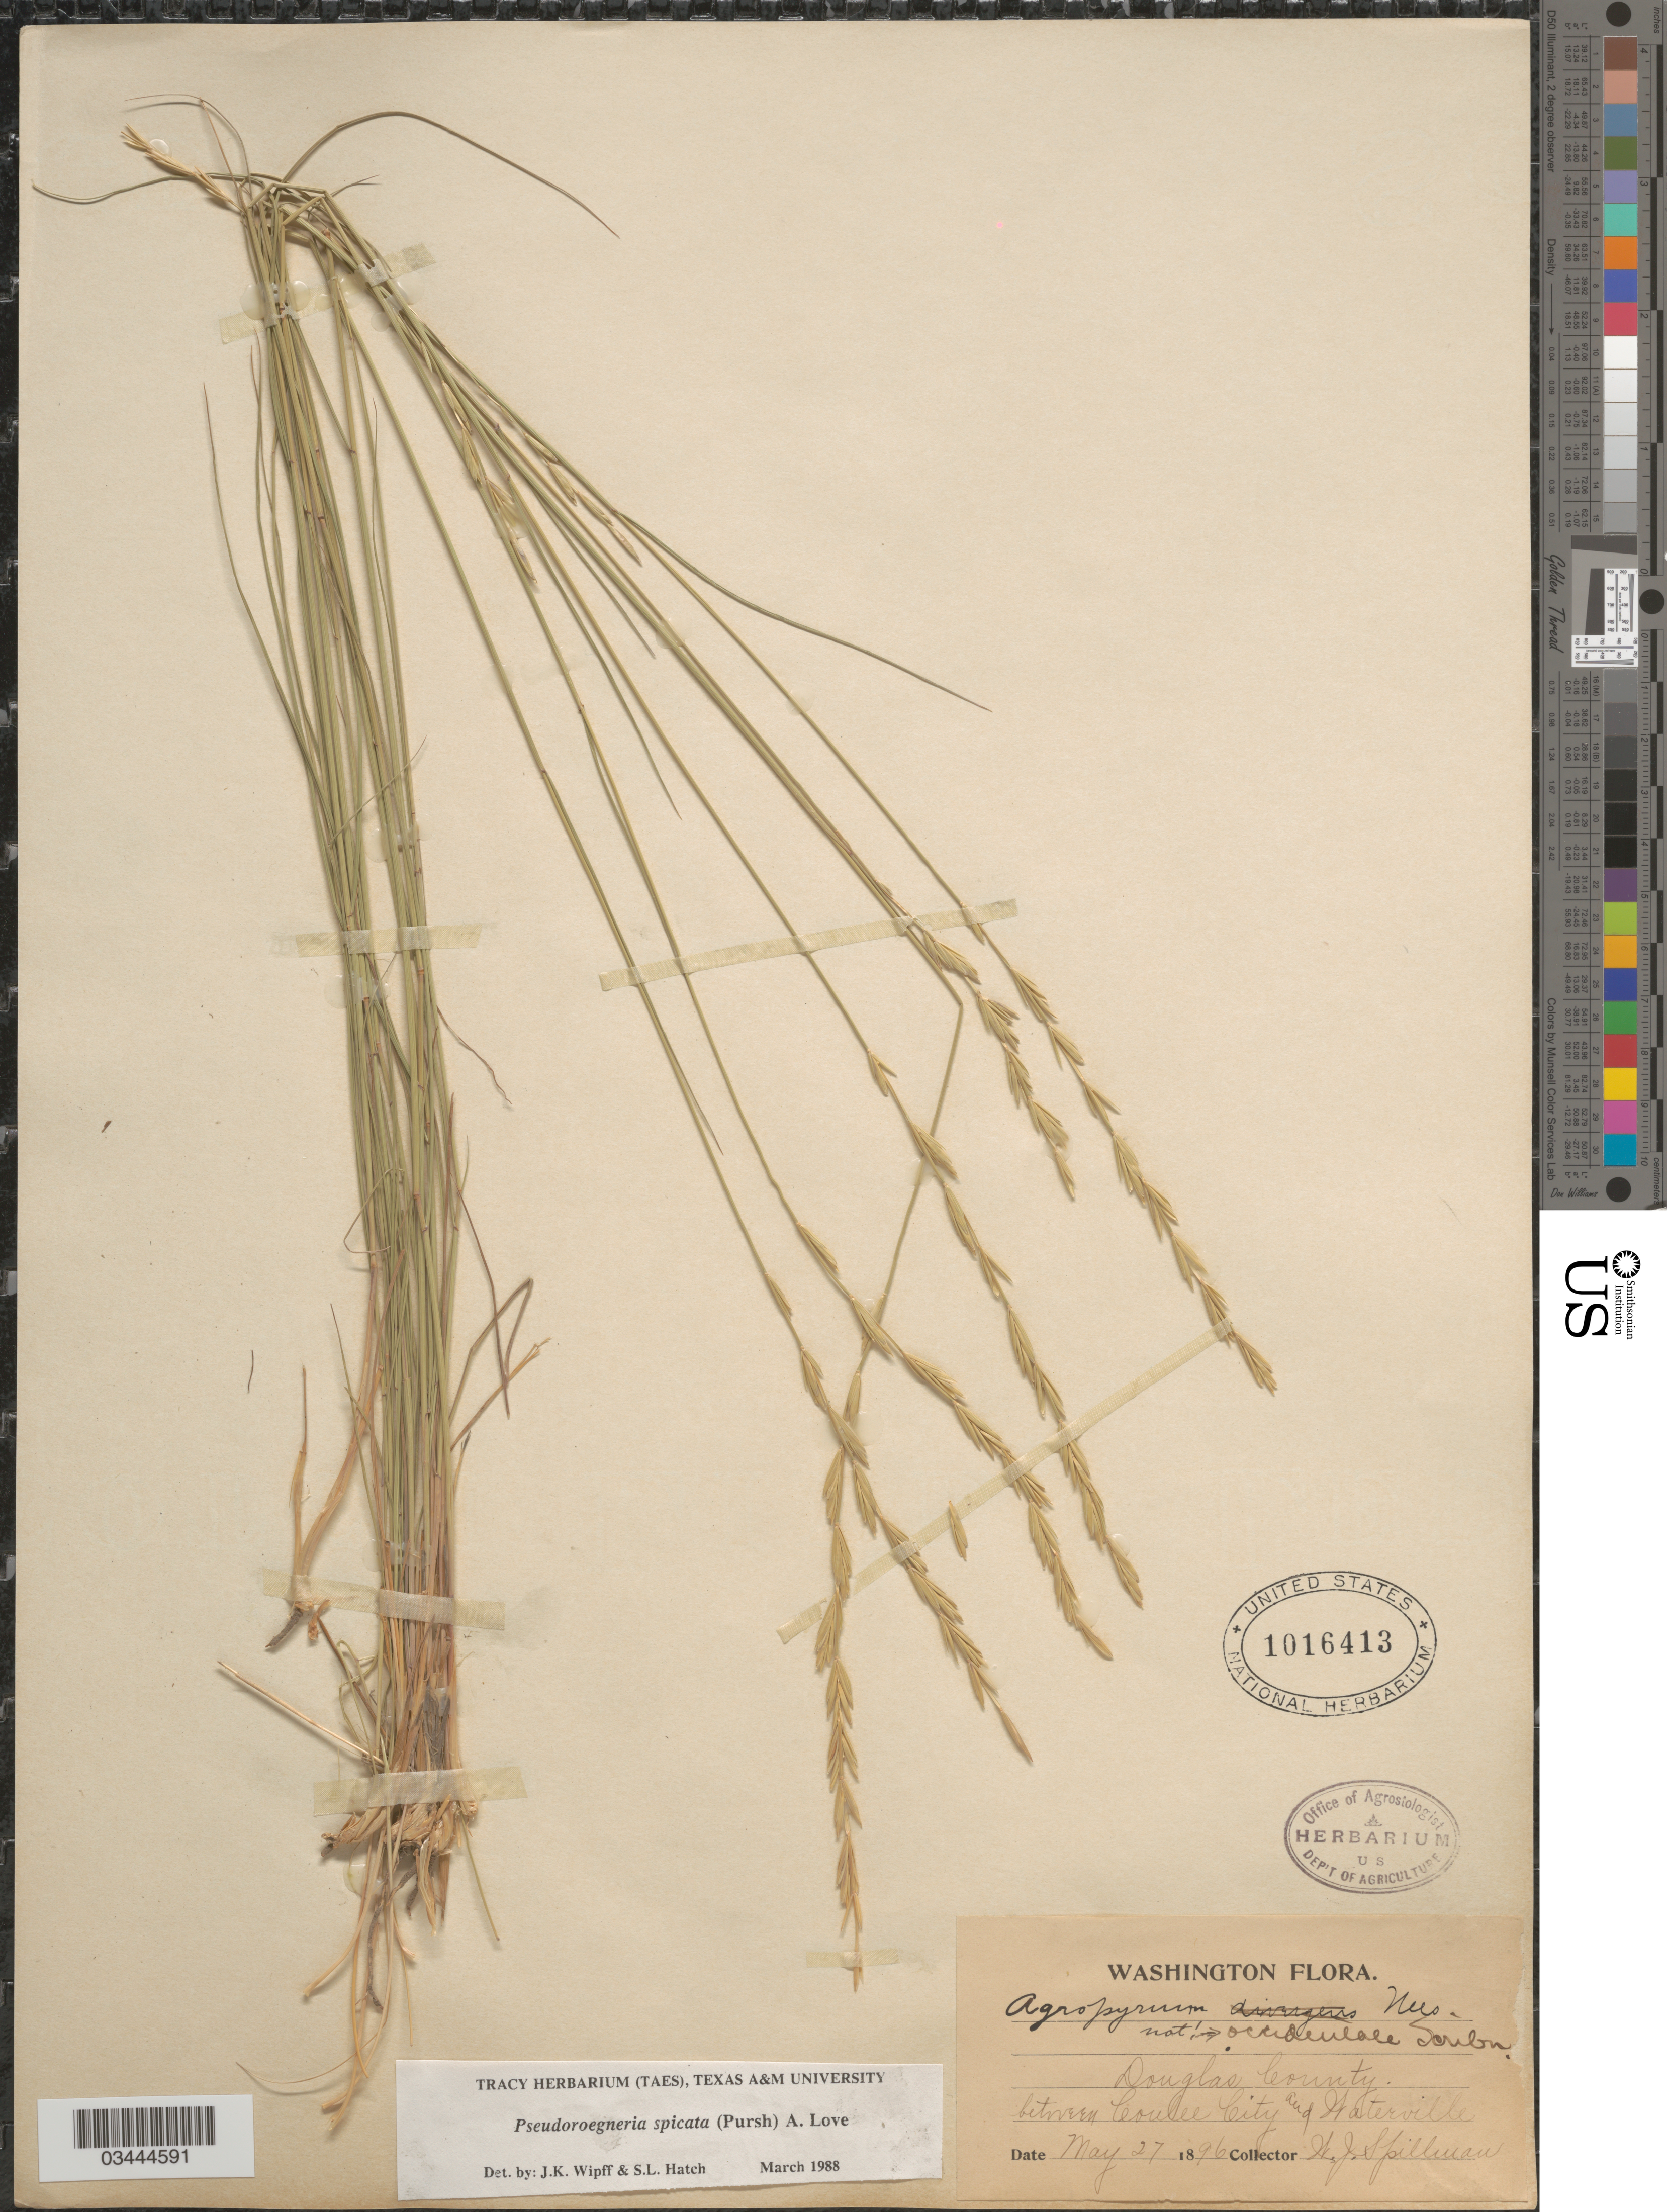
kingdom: Plantae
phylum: Tracheophyta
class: Liliopsida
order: Poales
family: Poaceae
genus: Pseudoroegneria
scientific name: Pseudoroegneria spicata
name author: (Pursh) Á. Löve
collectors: W. Spillman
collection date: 1896-05-27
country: United States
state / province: Washington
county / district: Douglas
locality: Douglas County between Coulee City and Waterville.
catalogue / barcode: US 1016413